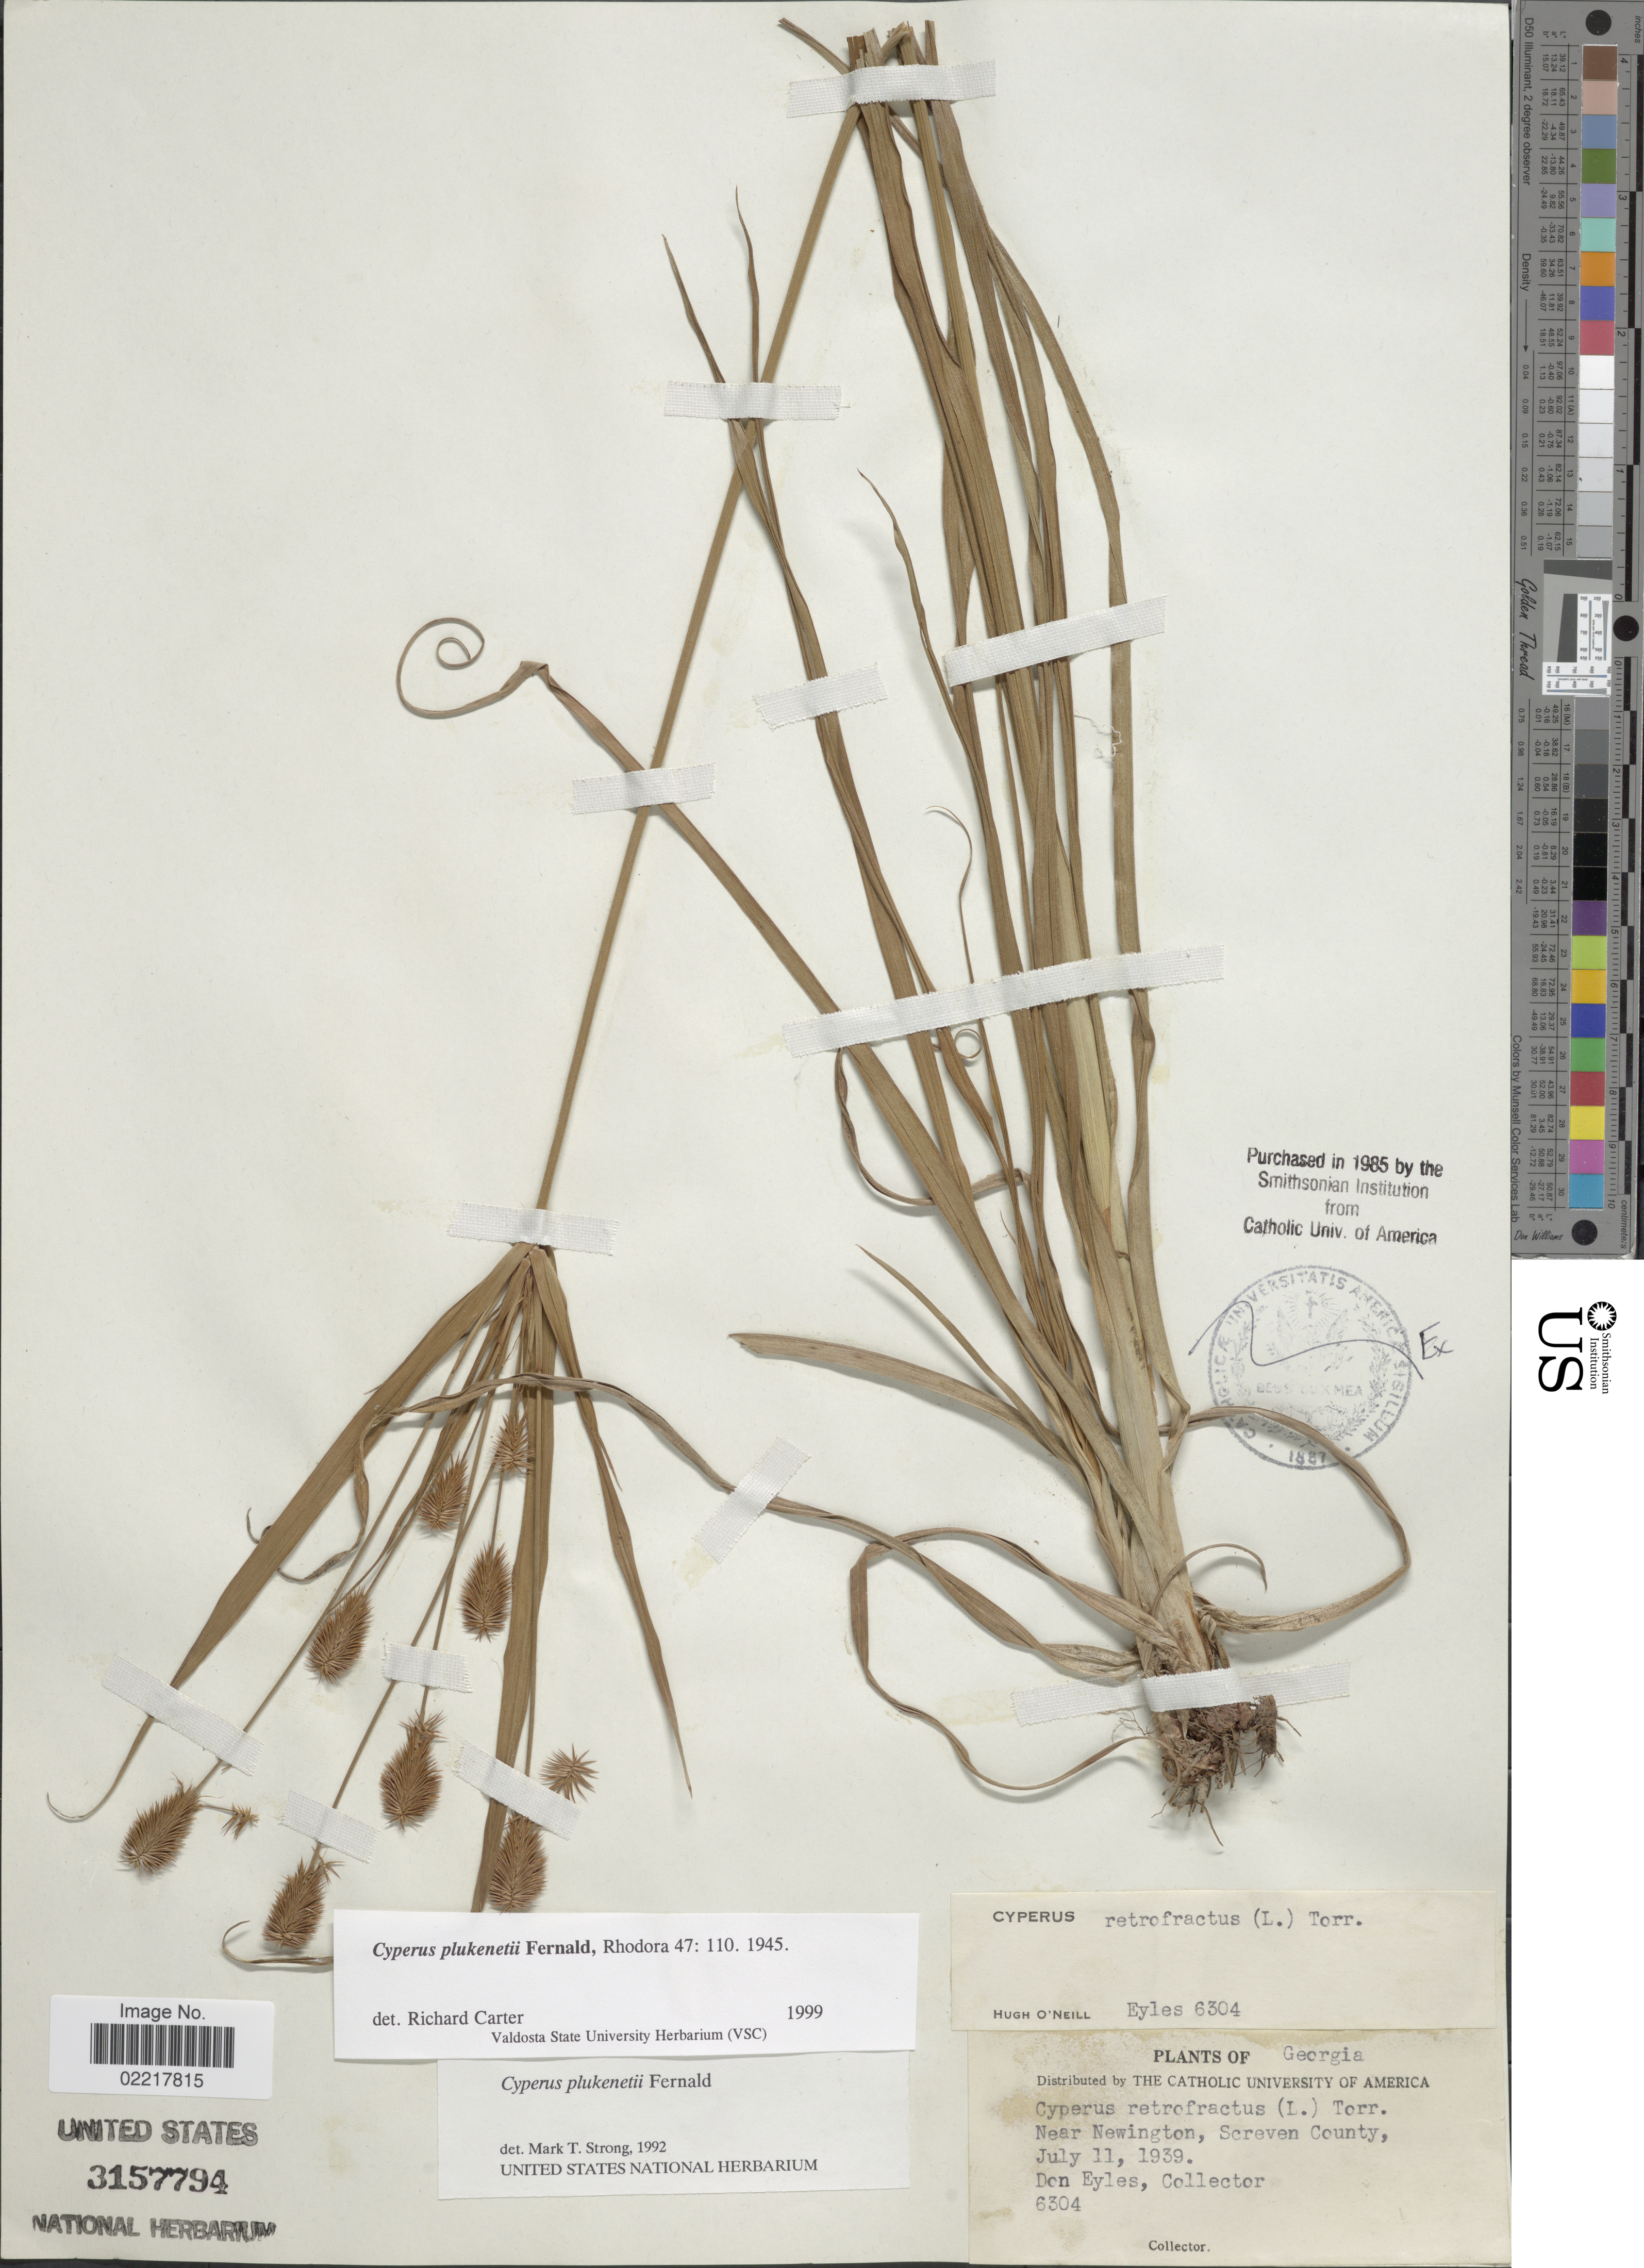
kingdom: Plantae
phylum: Tracheophyta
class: Liliopsida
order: Poales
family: Cyperaceae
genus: Cyperus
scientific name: Cyperus plukenetii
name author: Fernald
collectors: D. Eyles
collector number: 6304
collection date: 1939-07-11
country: United States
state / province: Georgia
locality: Near Newington, Screven County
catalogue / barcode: US 3157794